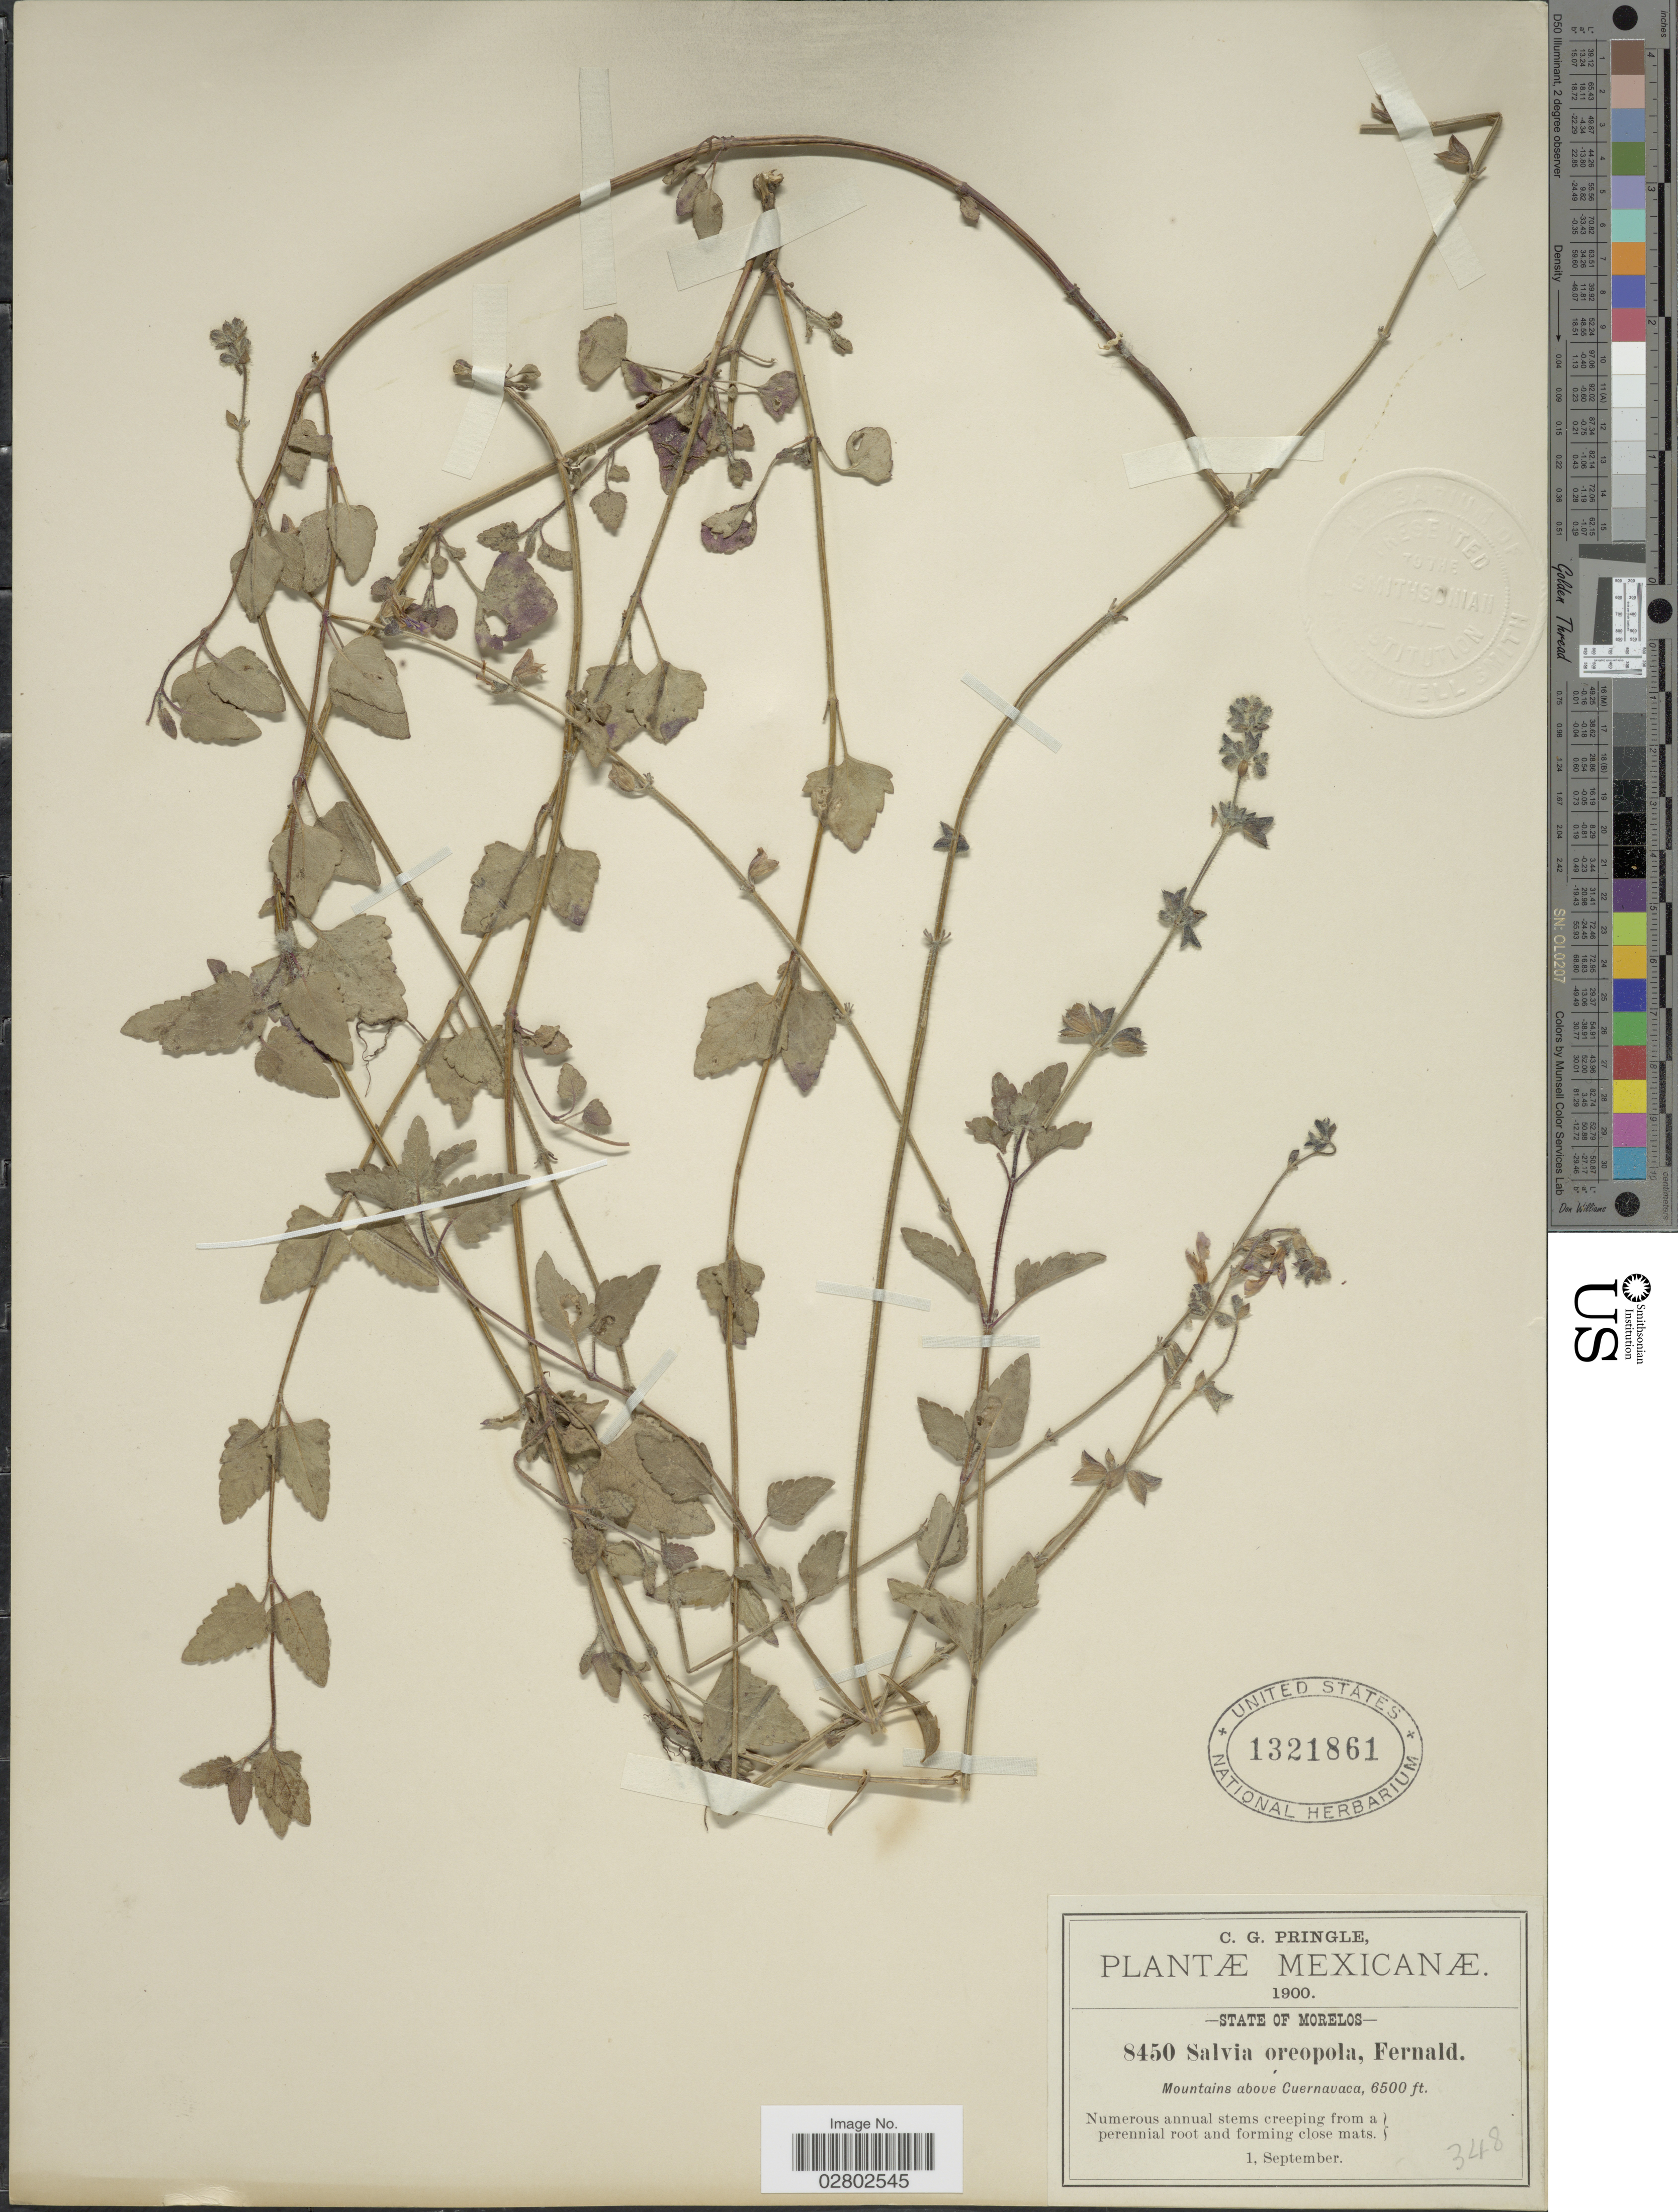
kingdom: Plantae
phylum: Tracheophyta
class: Magnoliopsida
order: Lamiales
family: Lamiaceae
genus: Salvia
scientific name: Salvia oreopola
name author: Fernald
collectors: C. G. Pringle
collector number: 8450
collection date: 1900-09-01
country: Mexico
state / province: Morelos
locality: Mountains above Cuernavaca.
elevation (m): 1981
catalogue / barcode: US 1321861